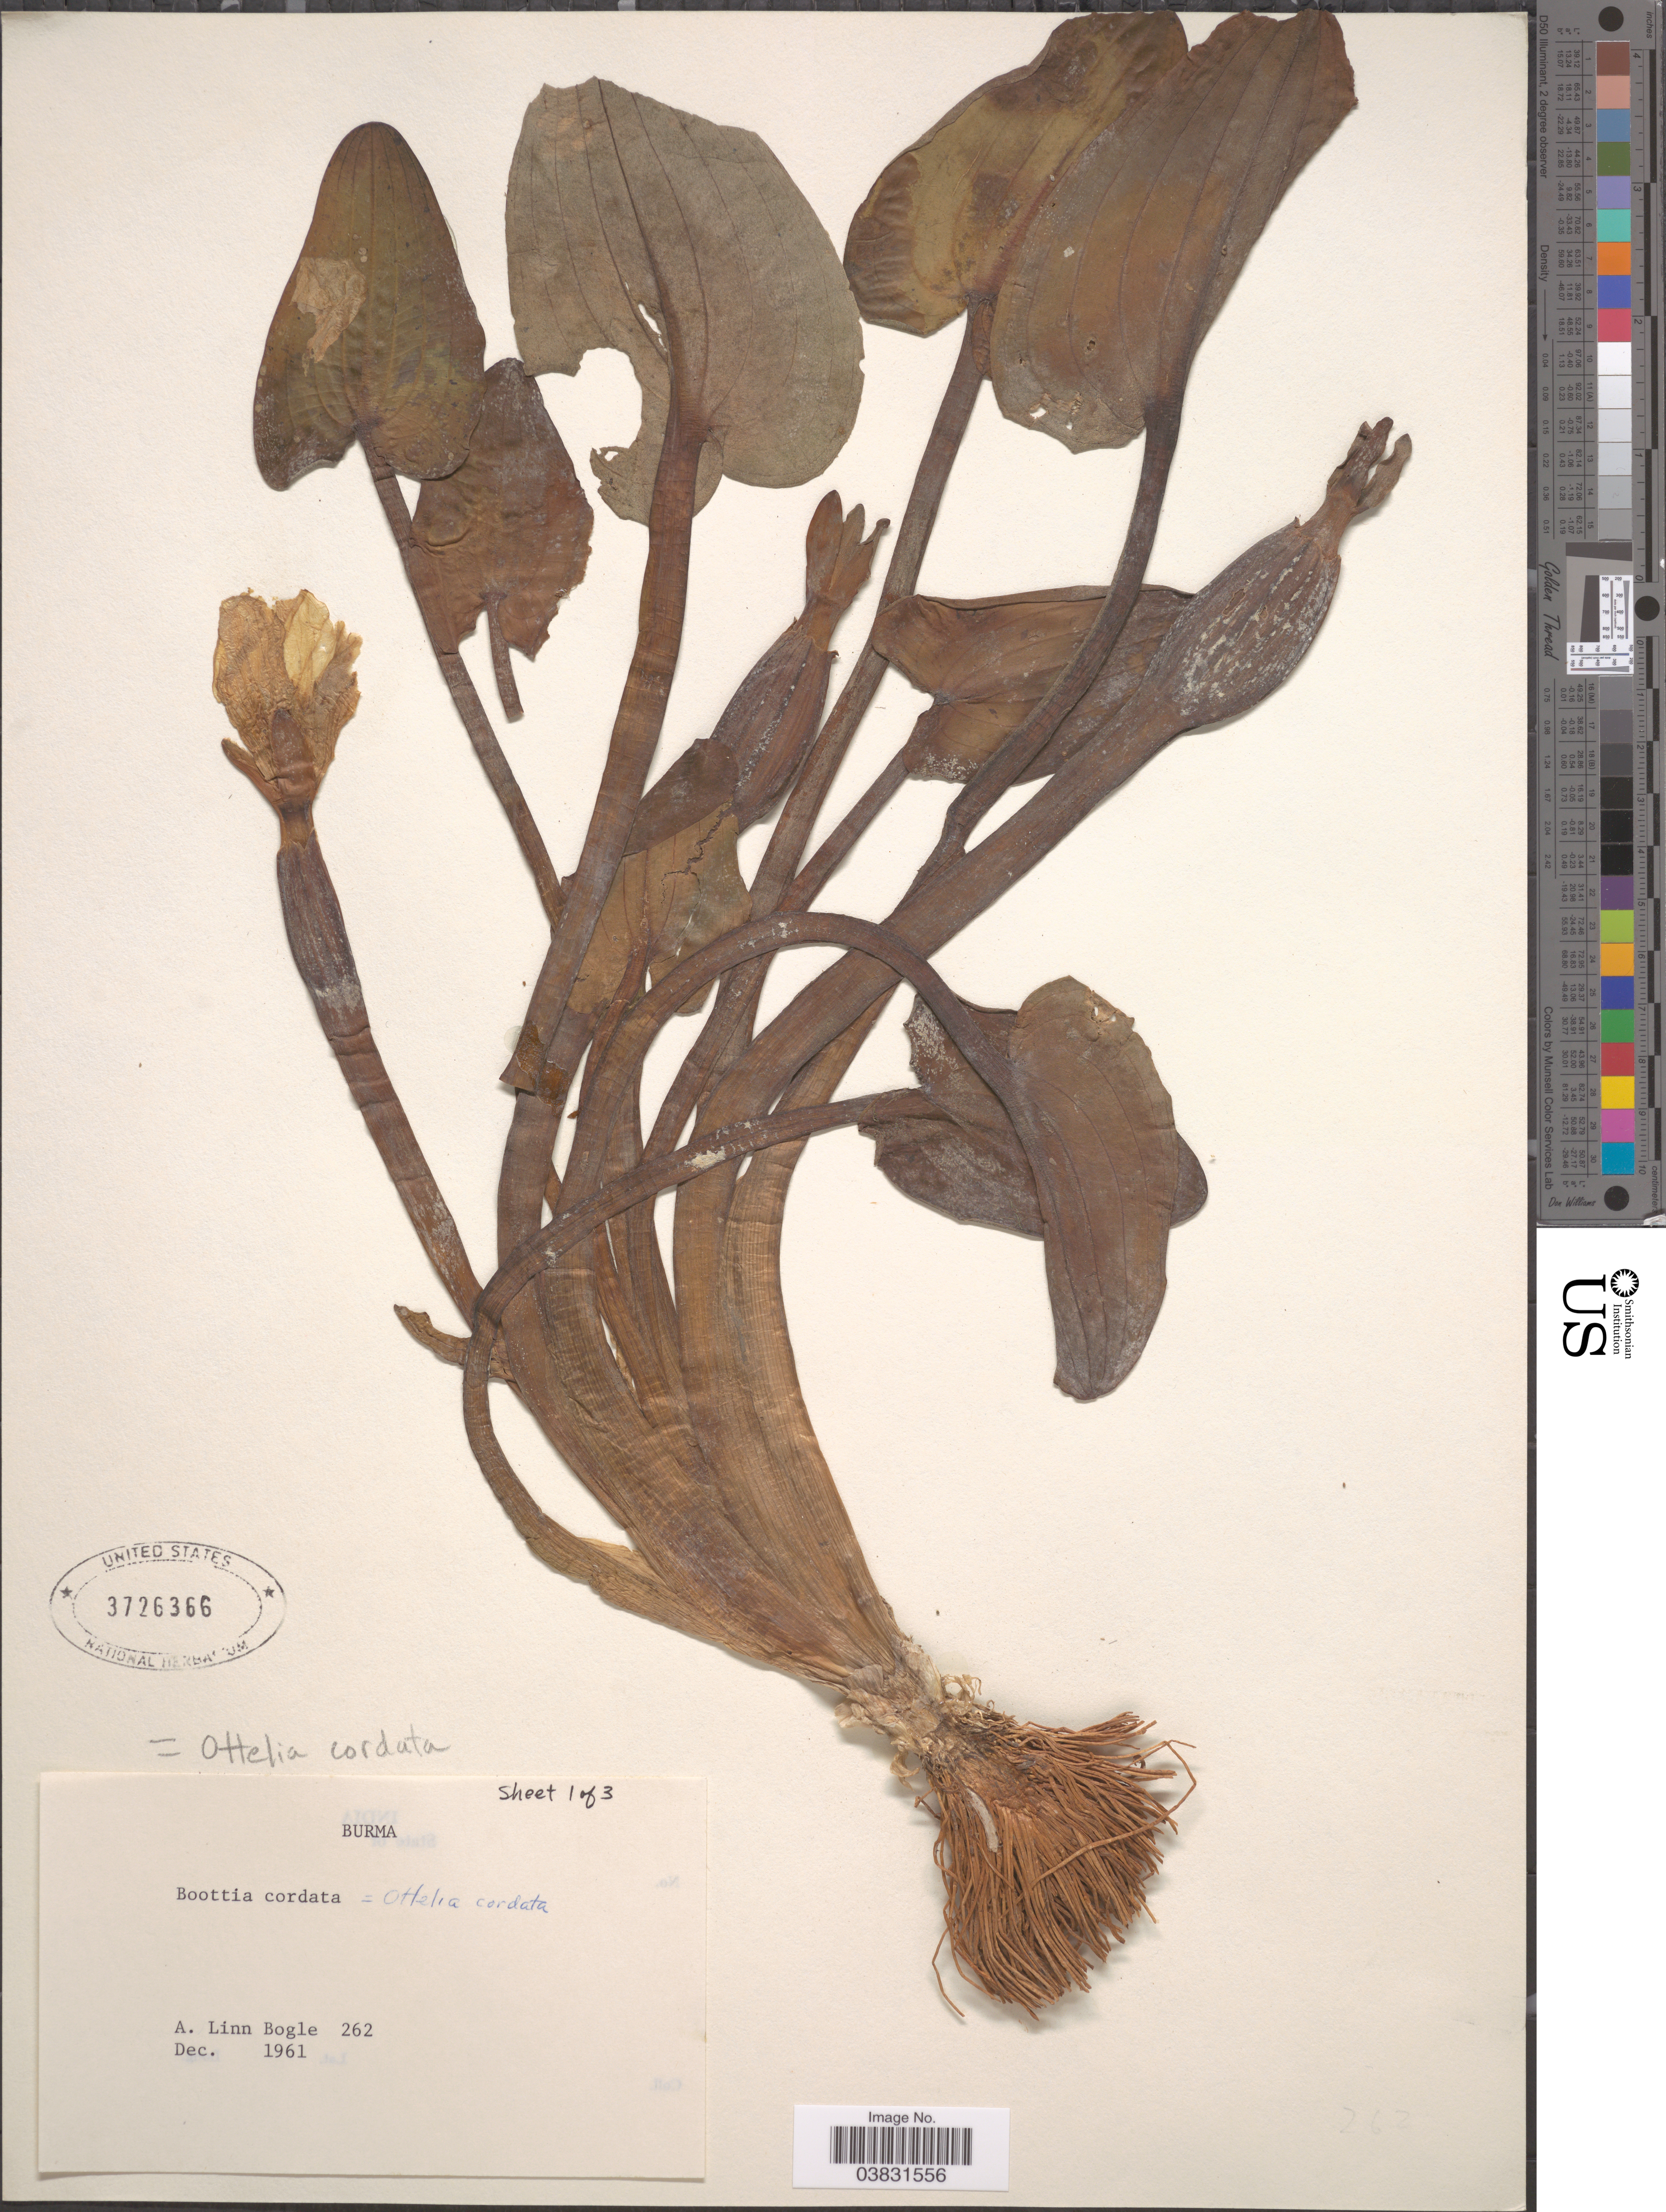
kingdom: Plantae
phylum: Tracheophyta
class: Liliopsida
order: Alismatales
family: Hydrocharitaceae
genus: Ottelia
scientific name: Ottelia cordata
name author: (Wall.) Dandy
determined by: Strong, Mark T.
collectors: Bogle, A.L.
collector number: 262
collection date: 1961-12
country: Myanmar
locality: Burma.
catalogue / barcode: US 3726366